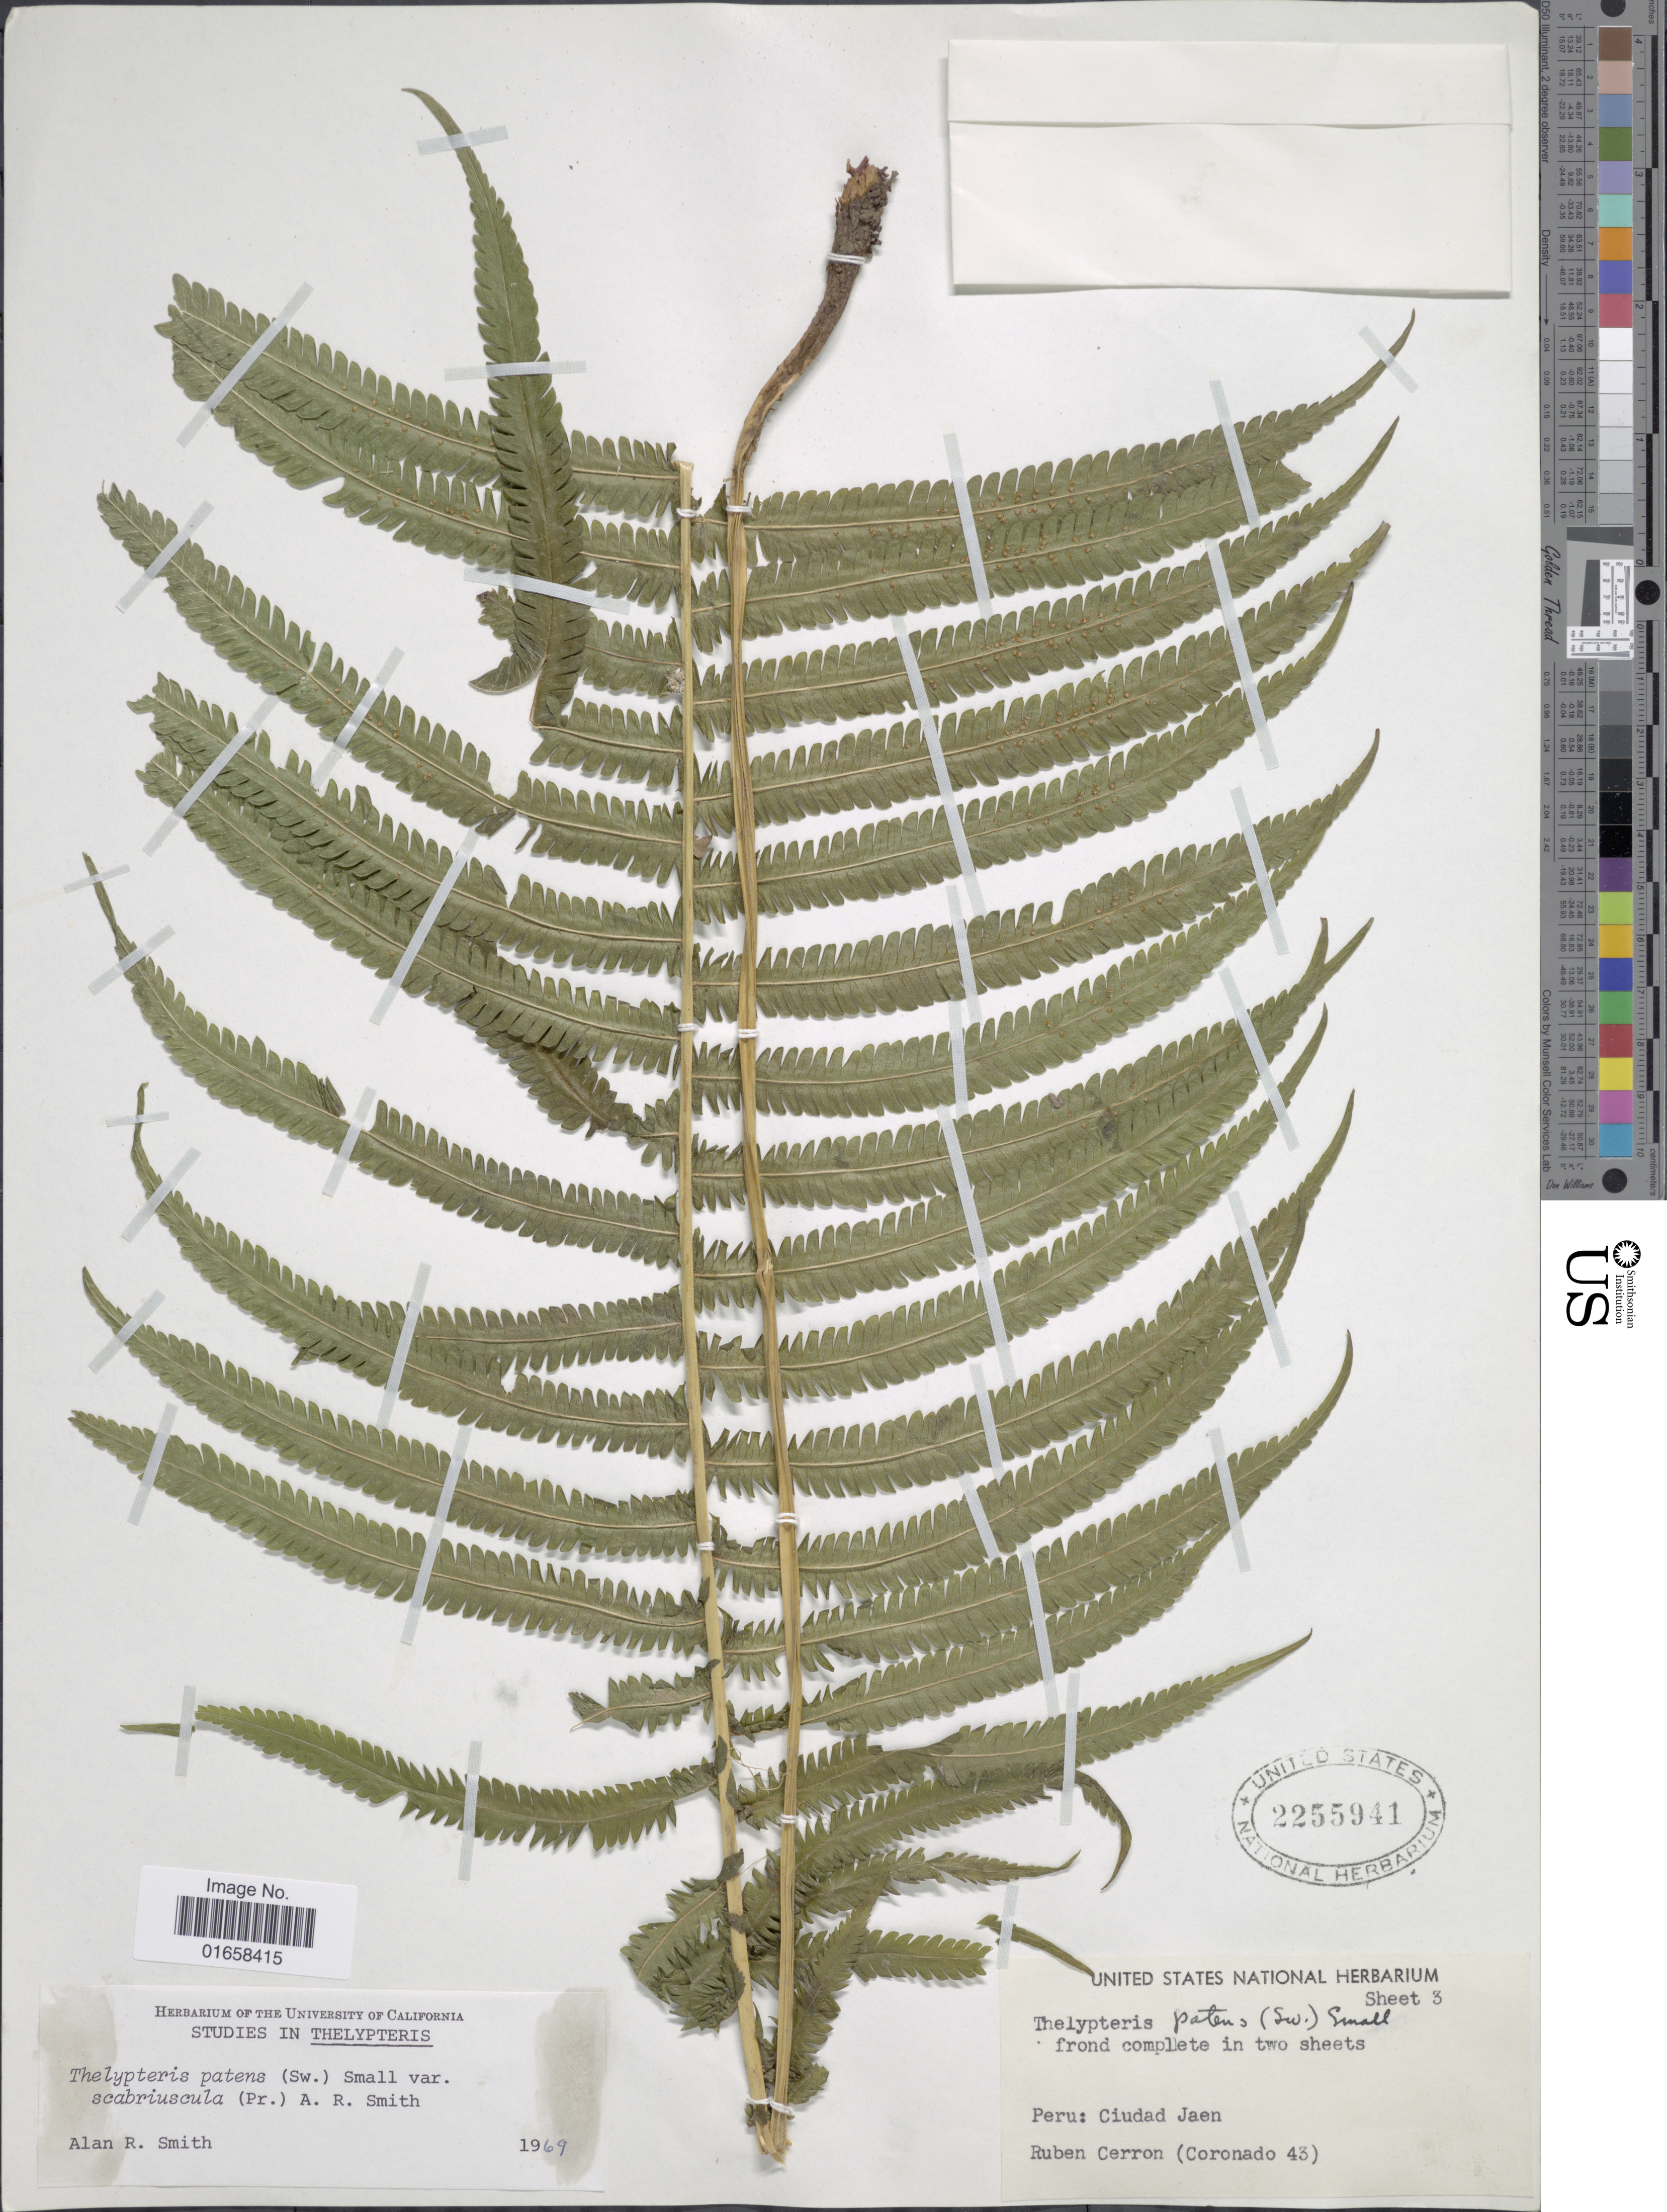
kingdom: Plantae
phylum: Tracheophyta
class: Polypodiopsida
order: Polypodiales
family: Thelypteridaceae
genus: Christella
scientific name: Christella patens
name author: (Sw.) Holttum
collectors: R. Cerron & Coronado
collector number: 43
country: Peru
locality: Cuidad Jaen.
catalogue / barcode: US 2255941